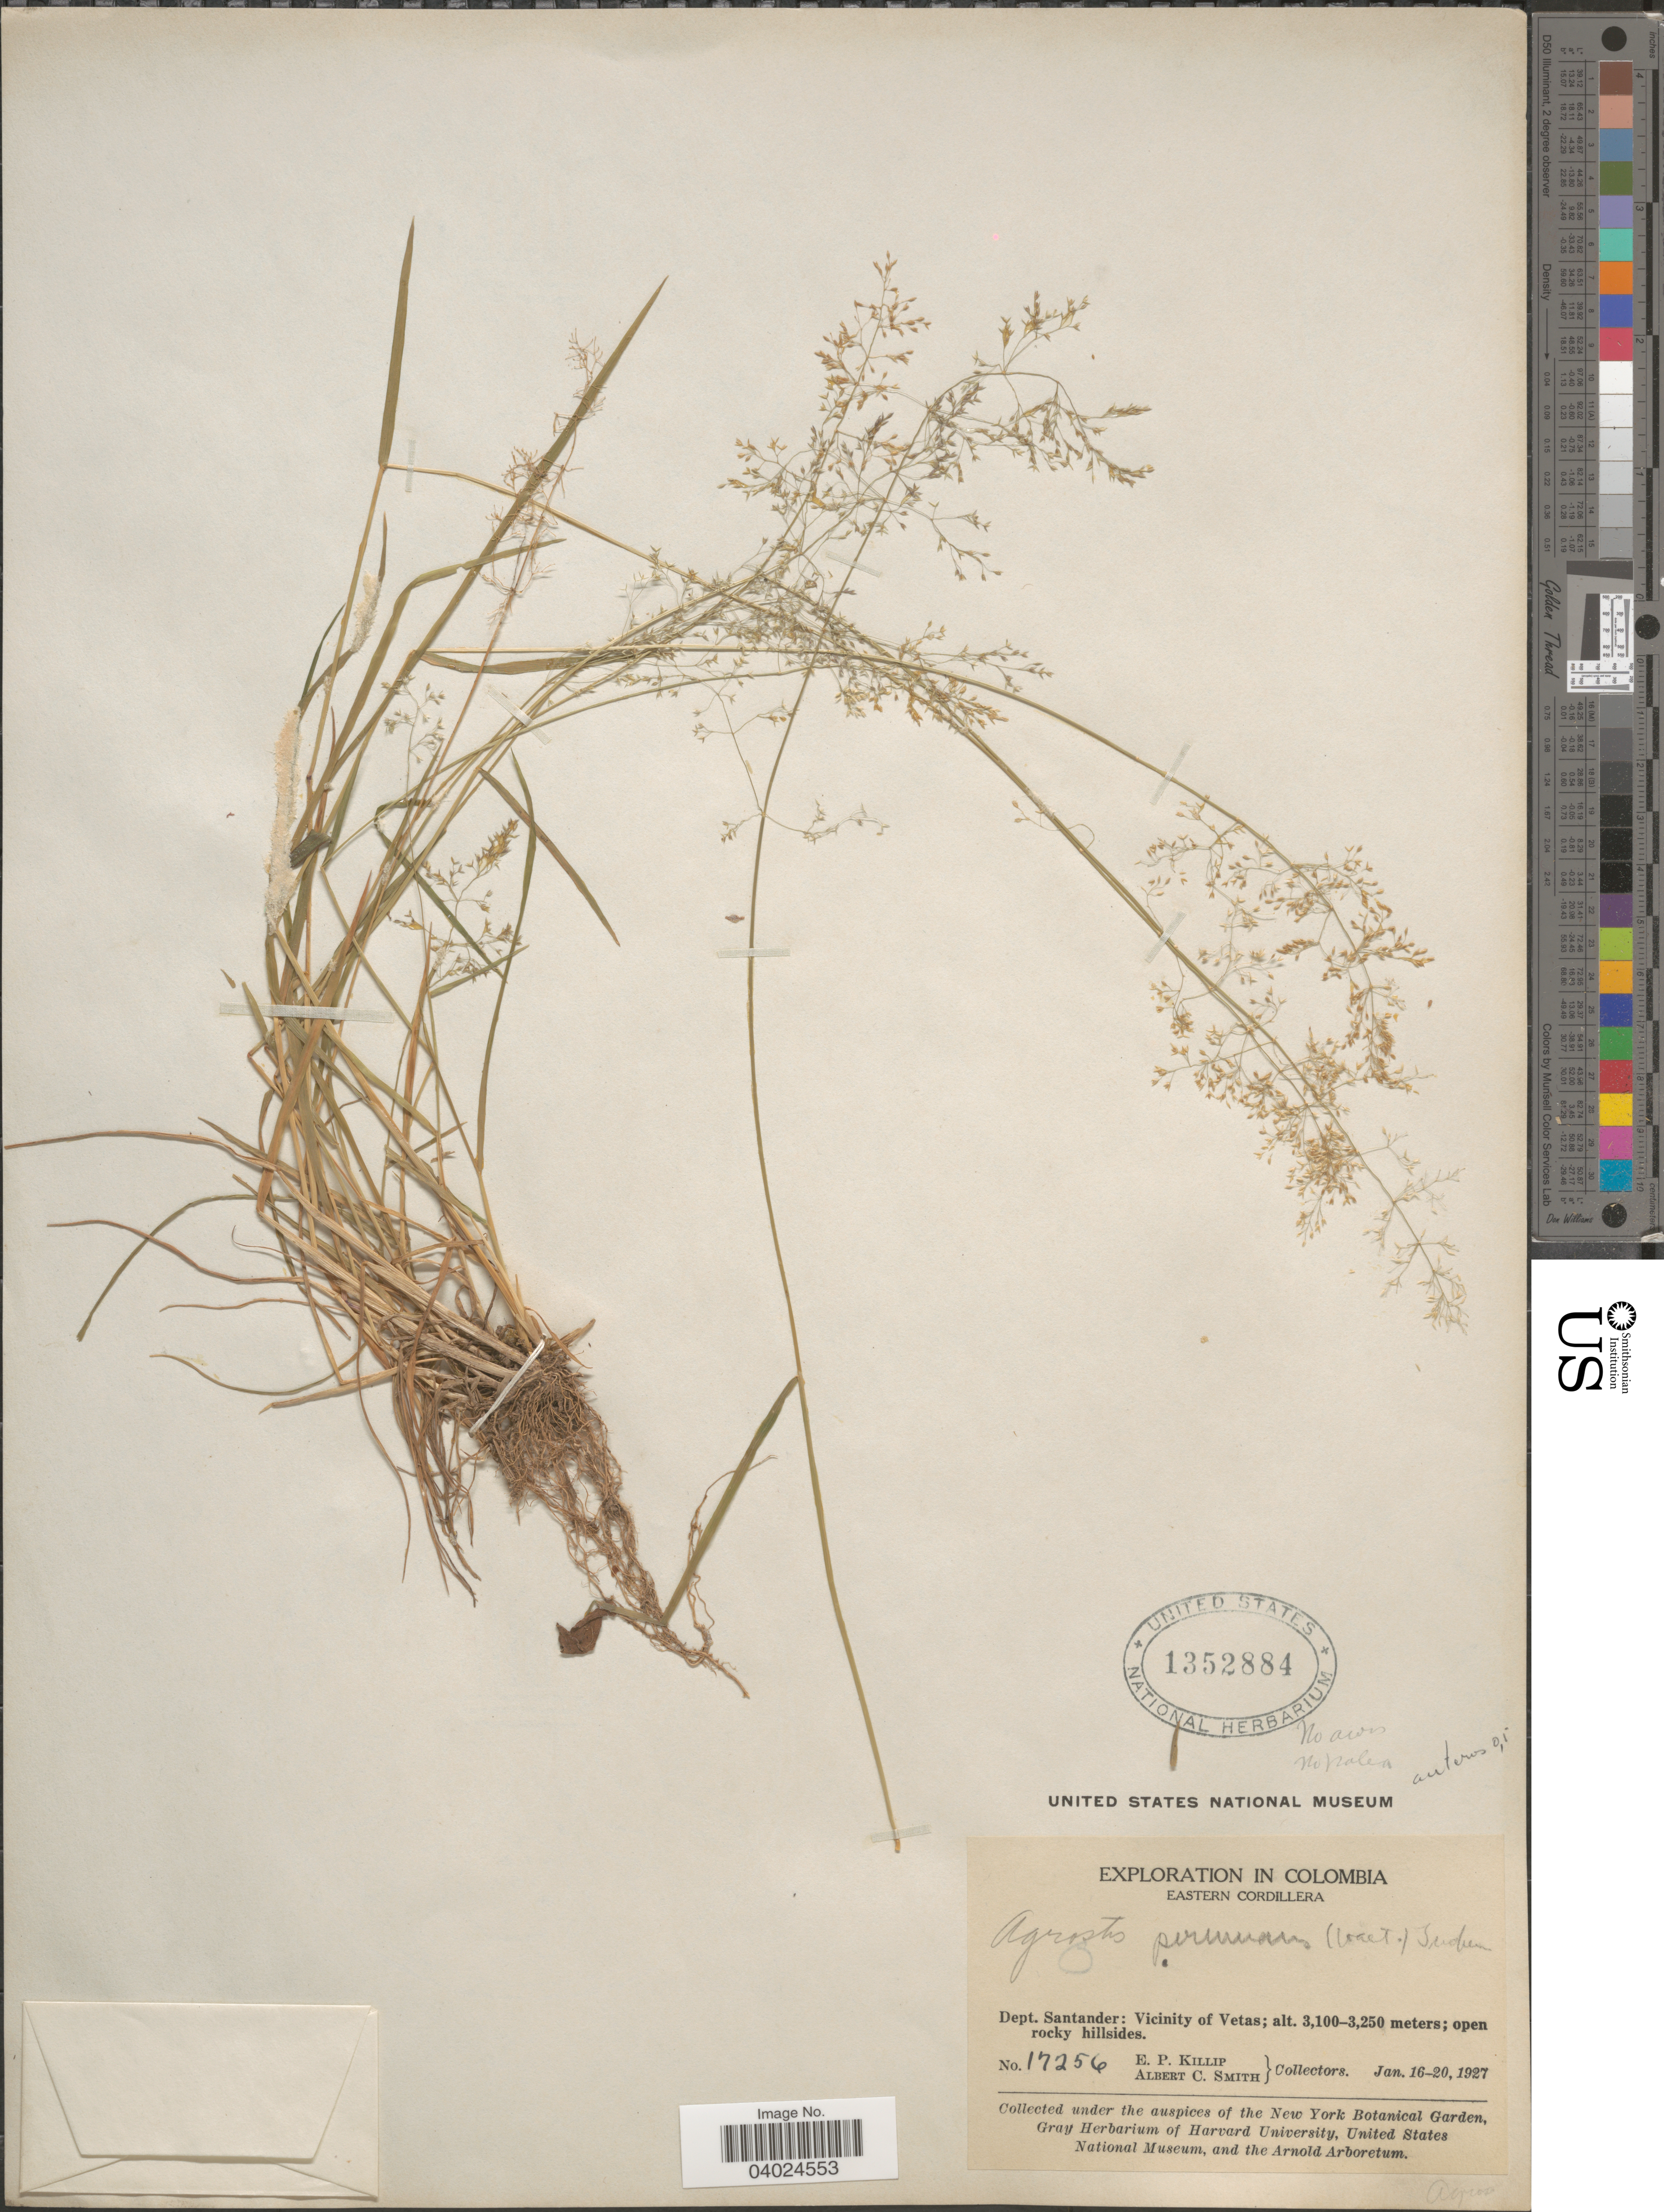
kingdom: Plantae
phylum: Tracheophyta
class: Liliopsida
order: Poales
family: Poaceae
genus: Agrostis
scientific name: Agrostis perennans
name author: (Walter) Tuck.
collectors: E. P. Killip & A. C. Smith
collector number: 17256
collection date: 1927-01-16/1927-01-20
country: Colombia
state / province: Santander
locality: Eastern Cordillera. Dept. Santander: Vicinity of Vetas; open rocky hillsides.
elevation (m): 3100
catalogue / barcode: US 1352884